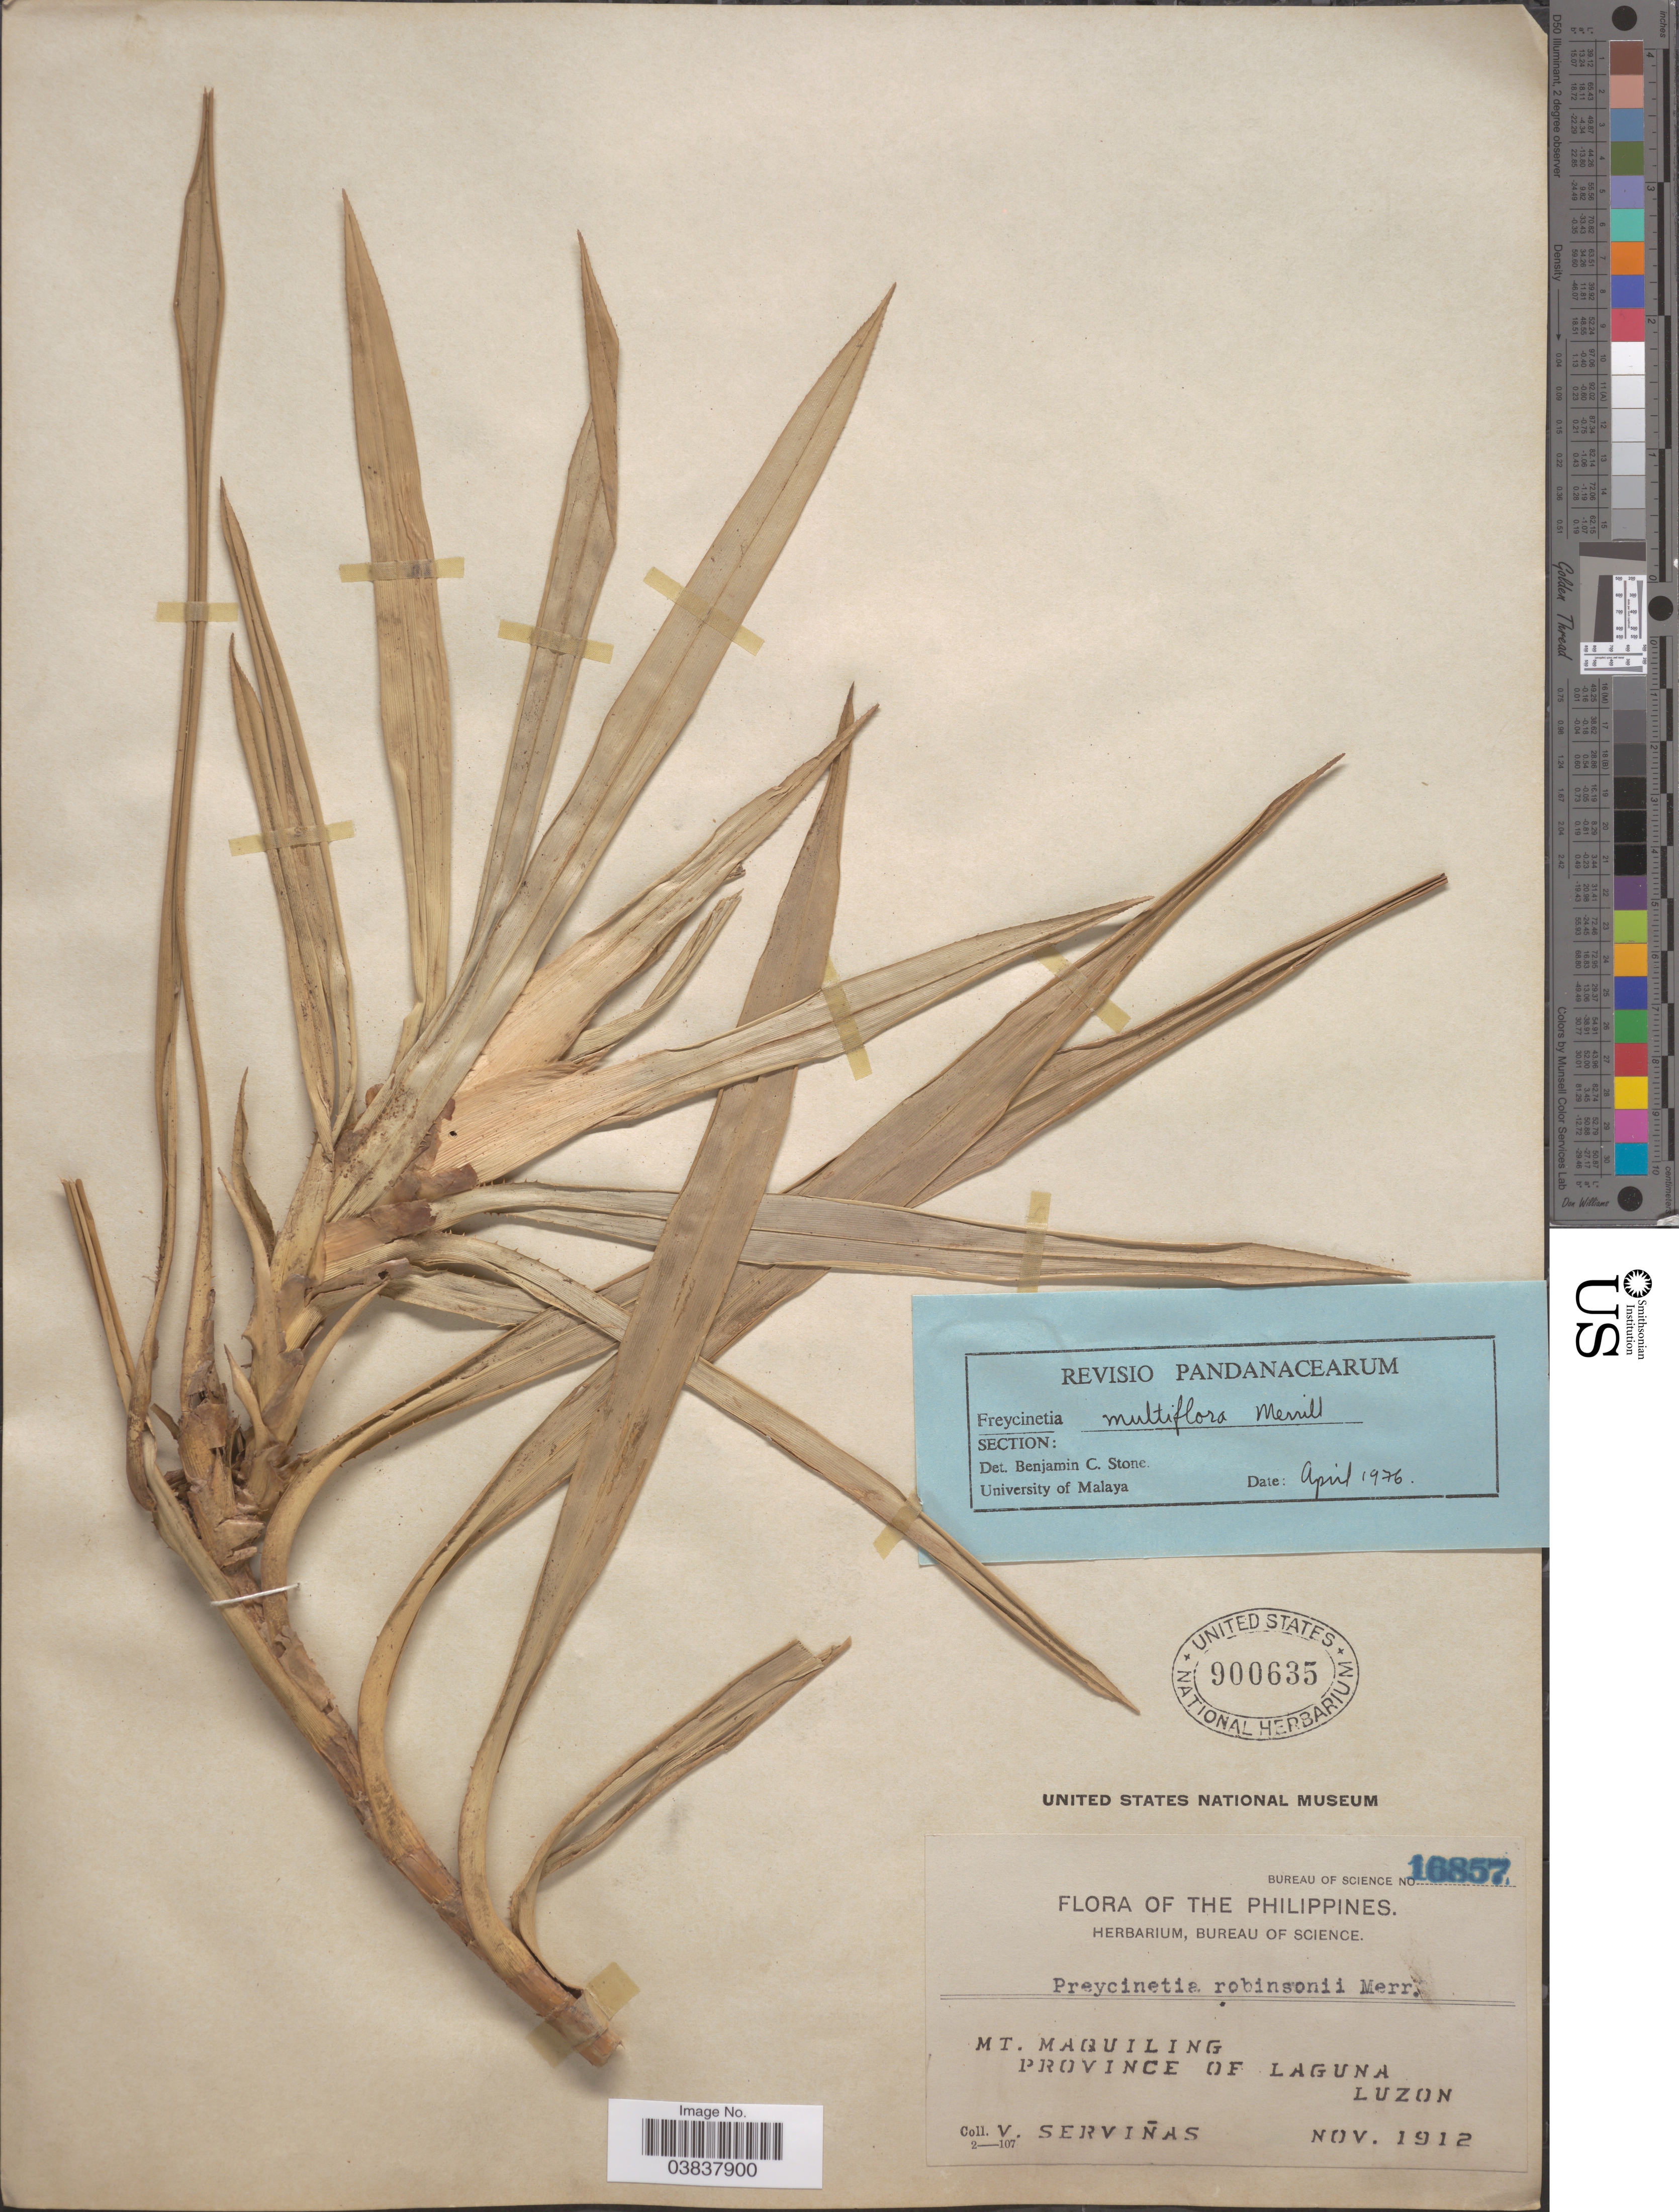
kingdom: Plantae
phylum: Tracheophyta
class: Liliopsida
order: Pandanales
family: Pandanaceae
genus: Freycinetia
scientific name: Freycinetia multiflora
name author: Merr.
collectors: V. Servinas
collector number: Bureau of Science 16857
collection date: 1912-11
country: Philippines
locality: Mt. Maquiling, Province of Laguna, Luzon.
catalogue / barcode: US 900635